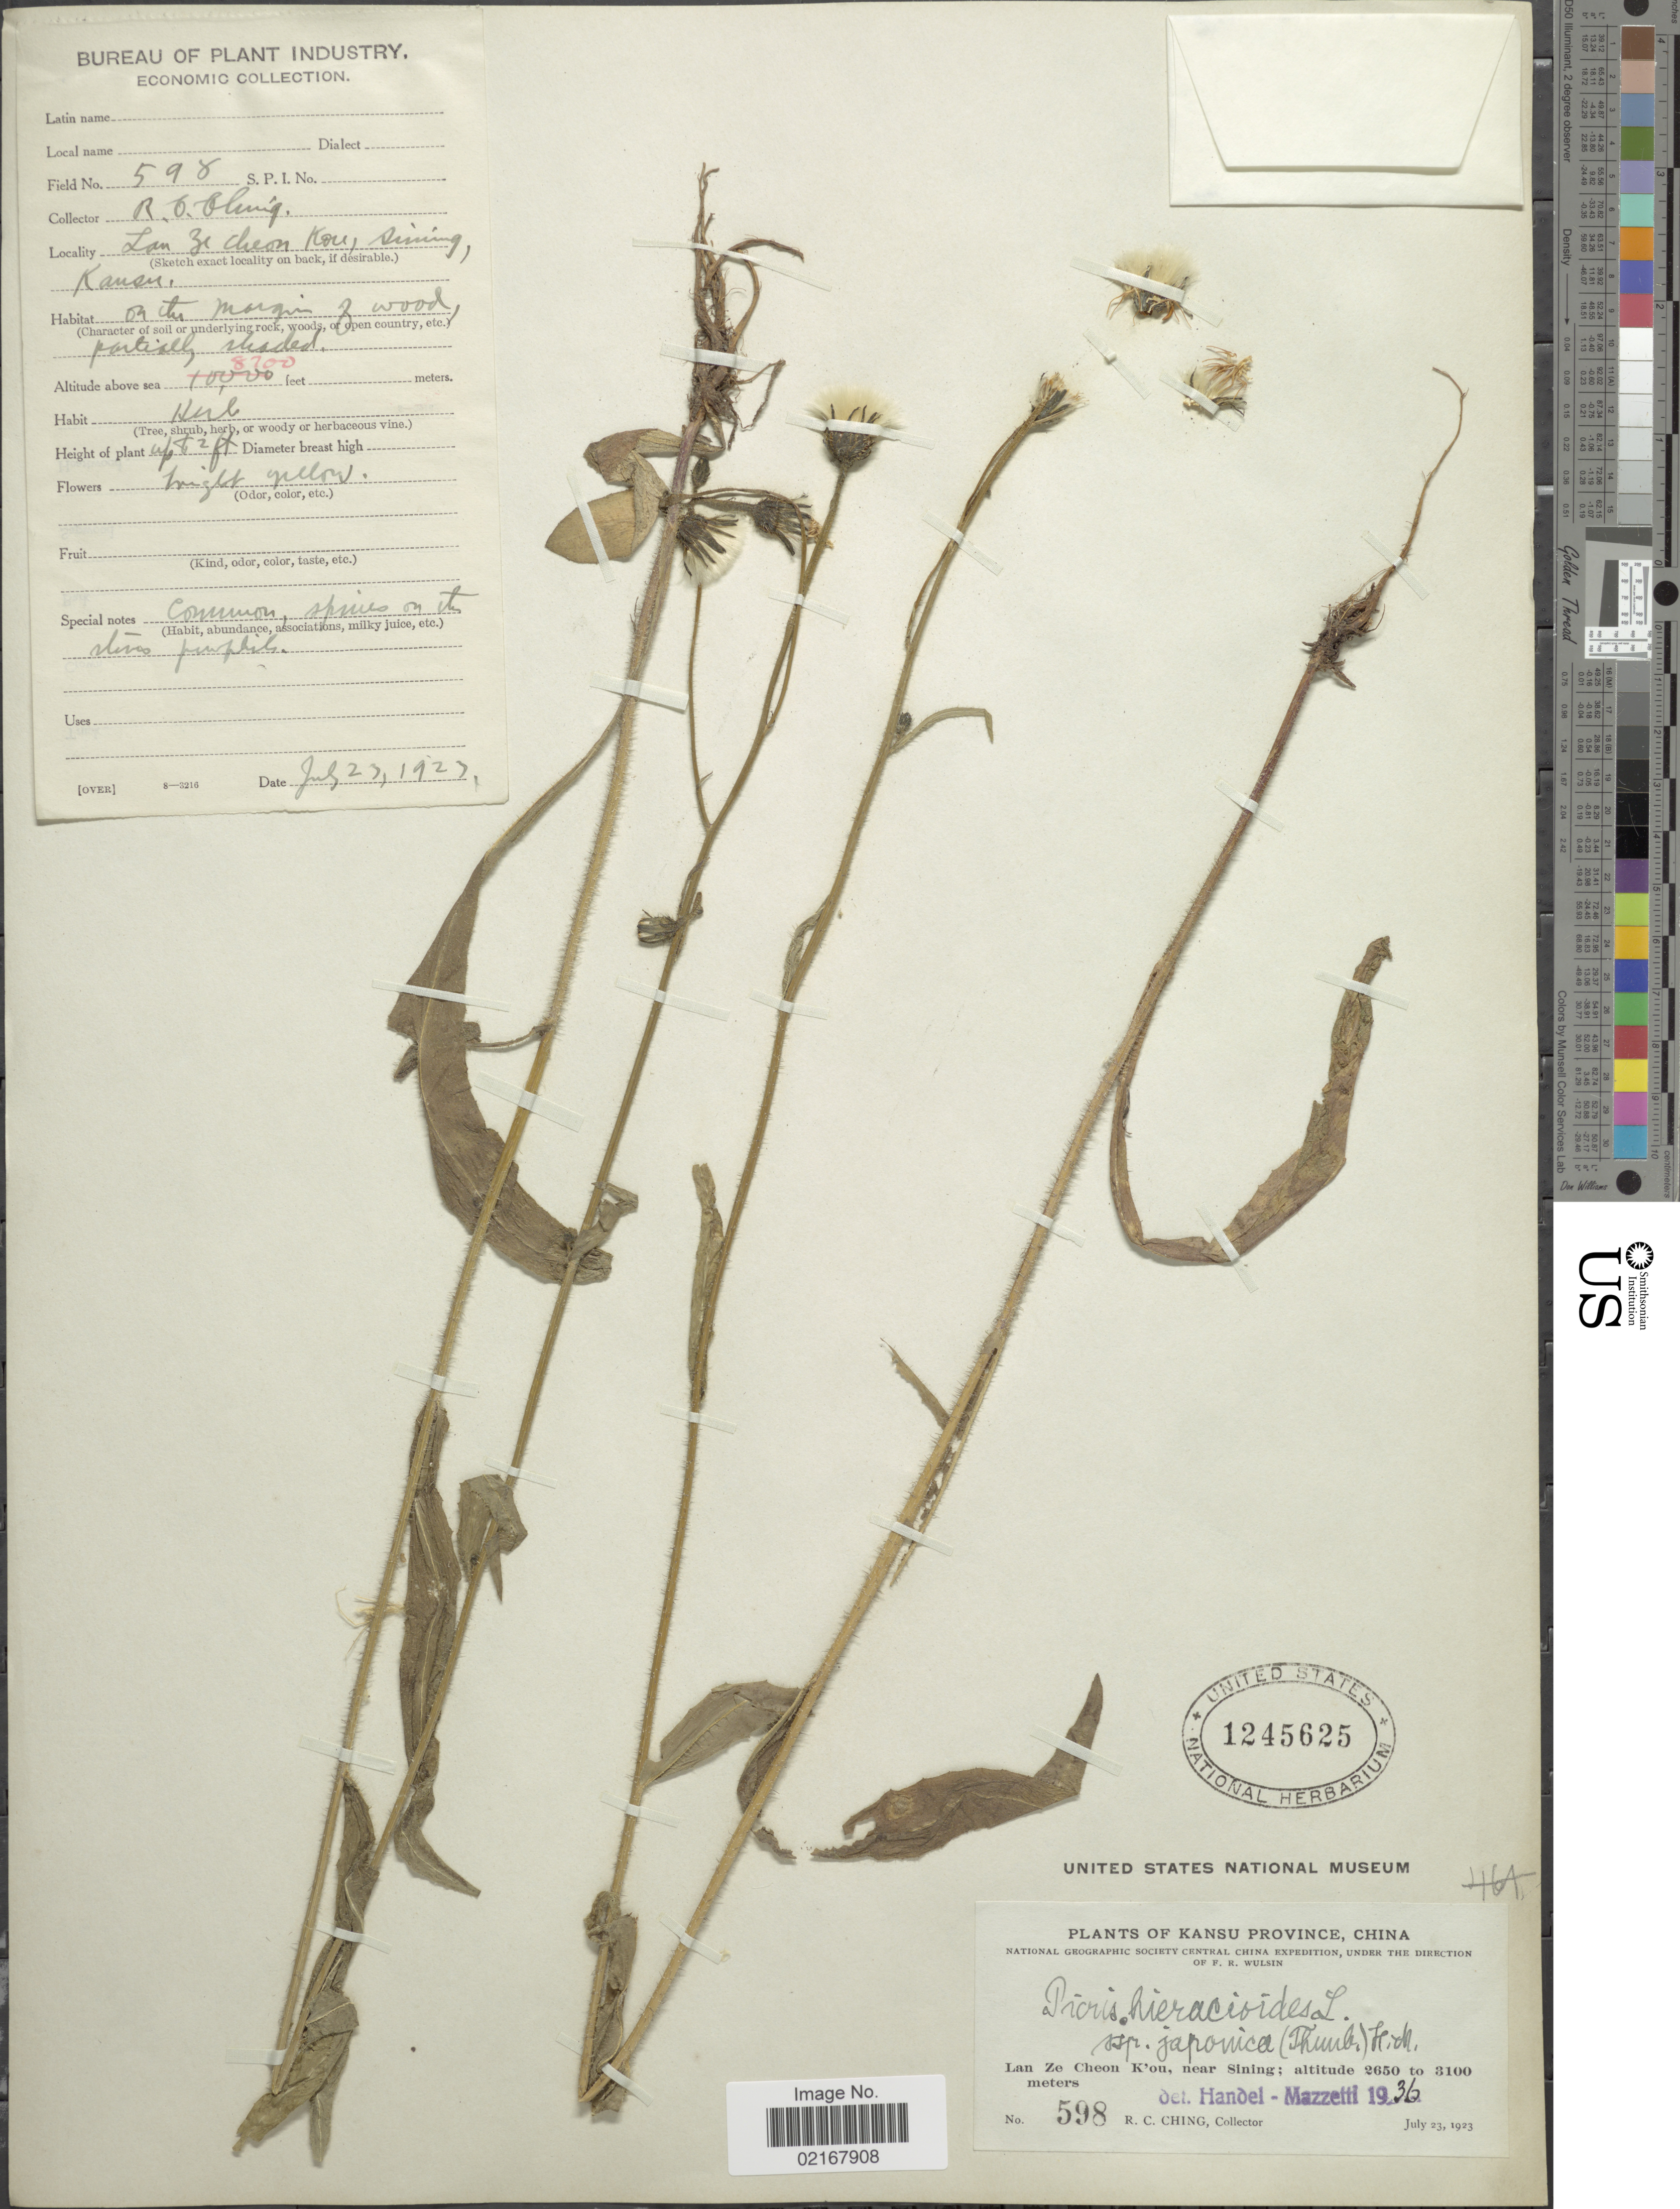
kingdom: Plantae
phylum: Tracheophyta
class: Magnoliopsida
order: Asterales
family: Asteraceae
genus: Picris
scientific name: Picris hieracioides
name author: L.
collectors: R. C. Ching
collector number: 598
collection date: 1923-07-23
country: China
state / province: Gansu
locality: Kansu Province, Lan Ze Cheou K'ou, near Sining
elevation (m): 2650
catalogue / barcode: US 1245625